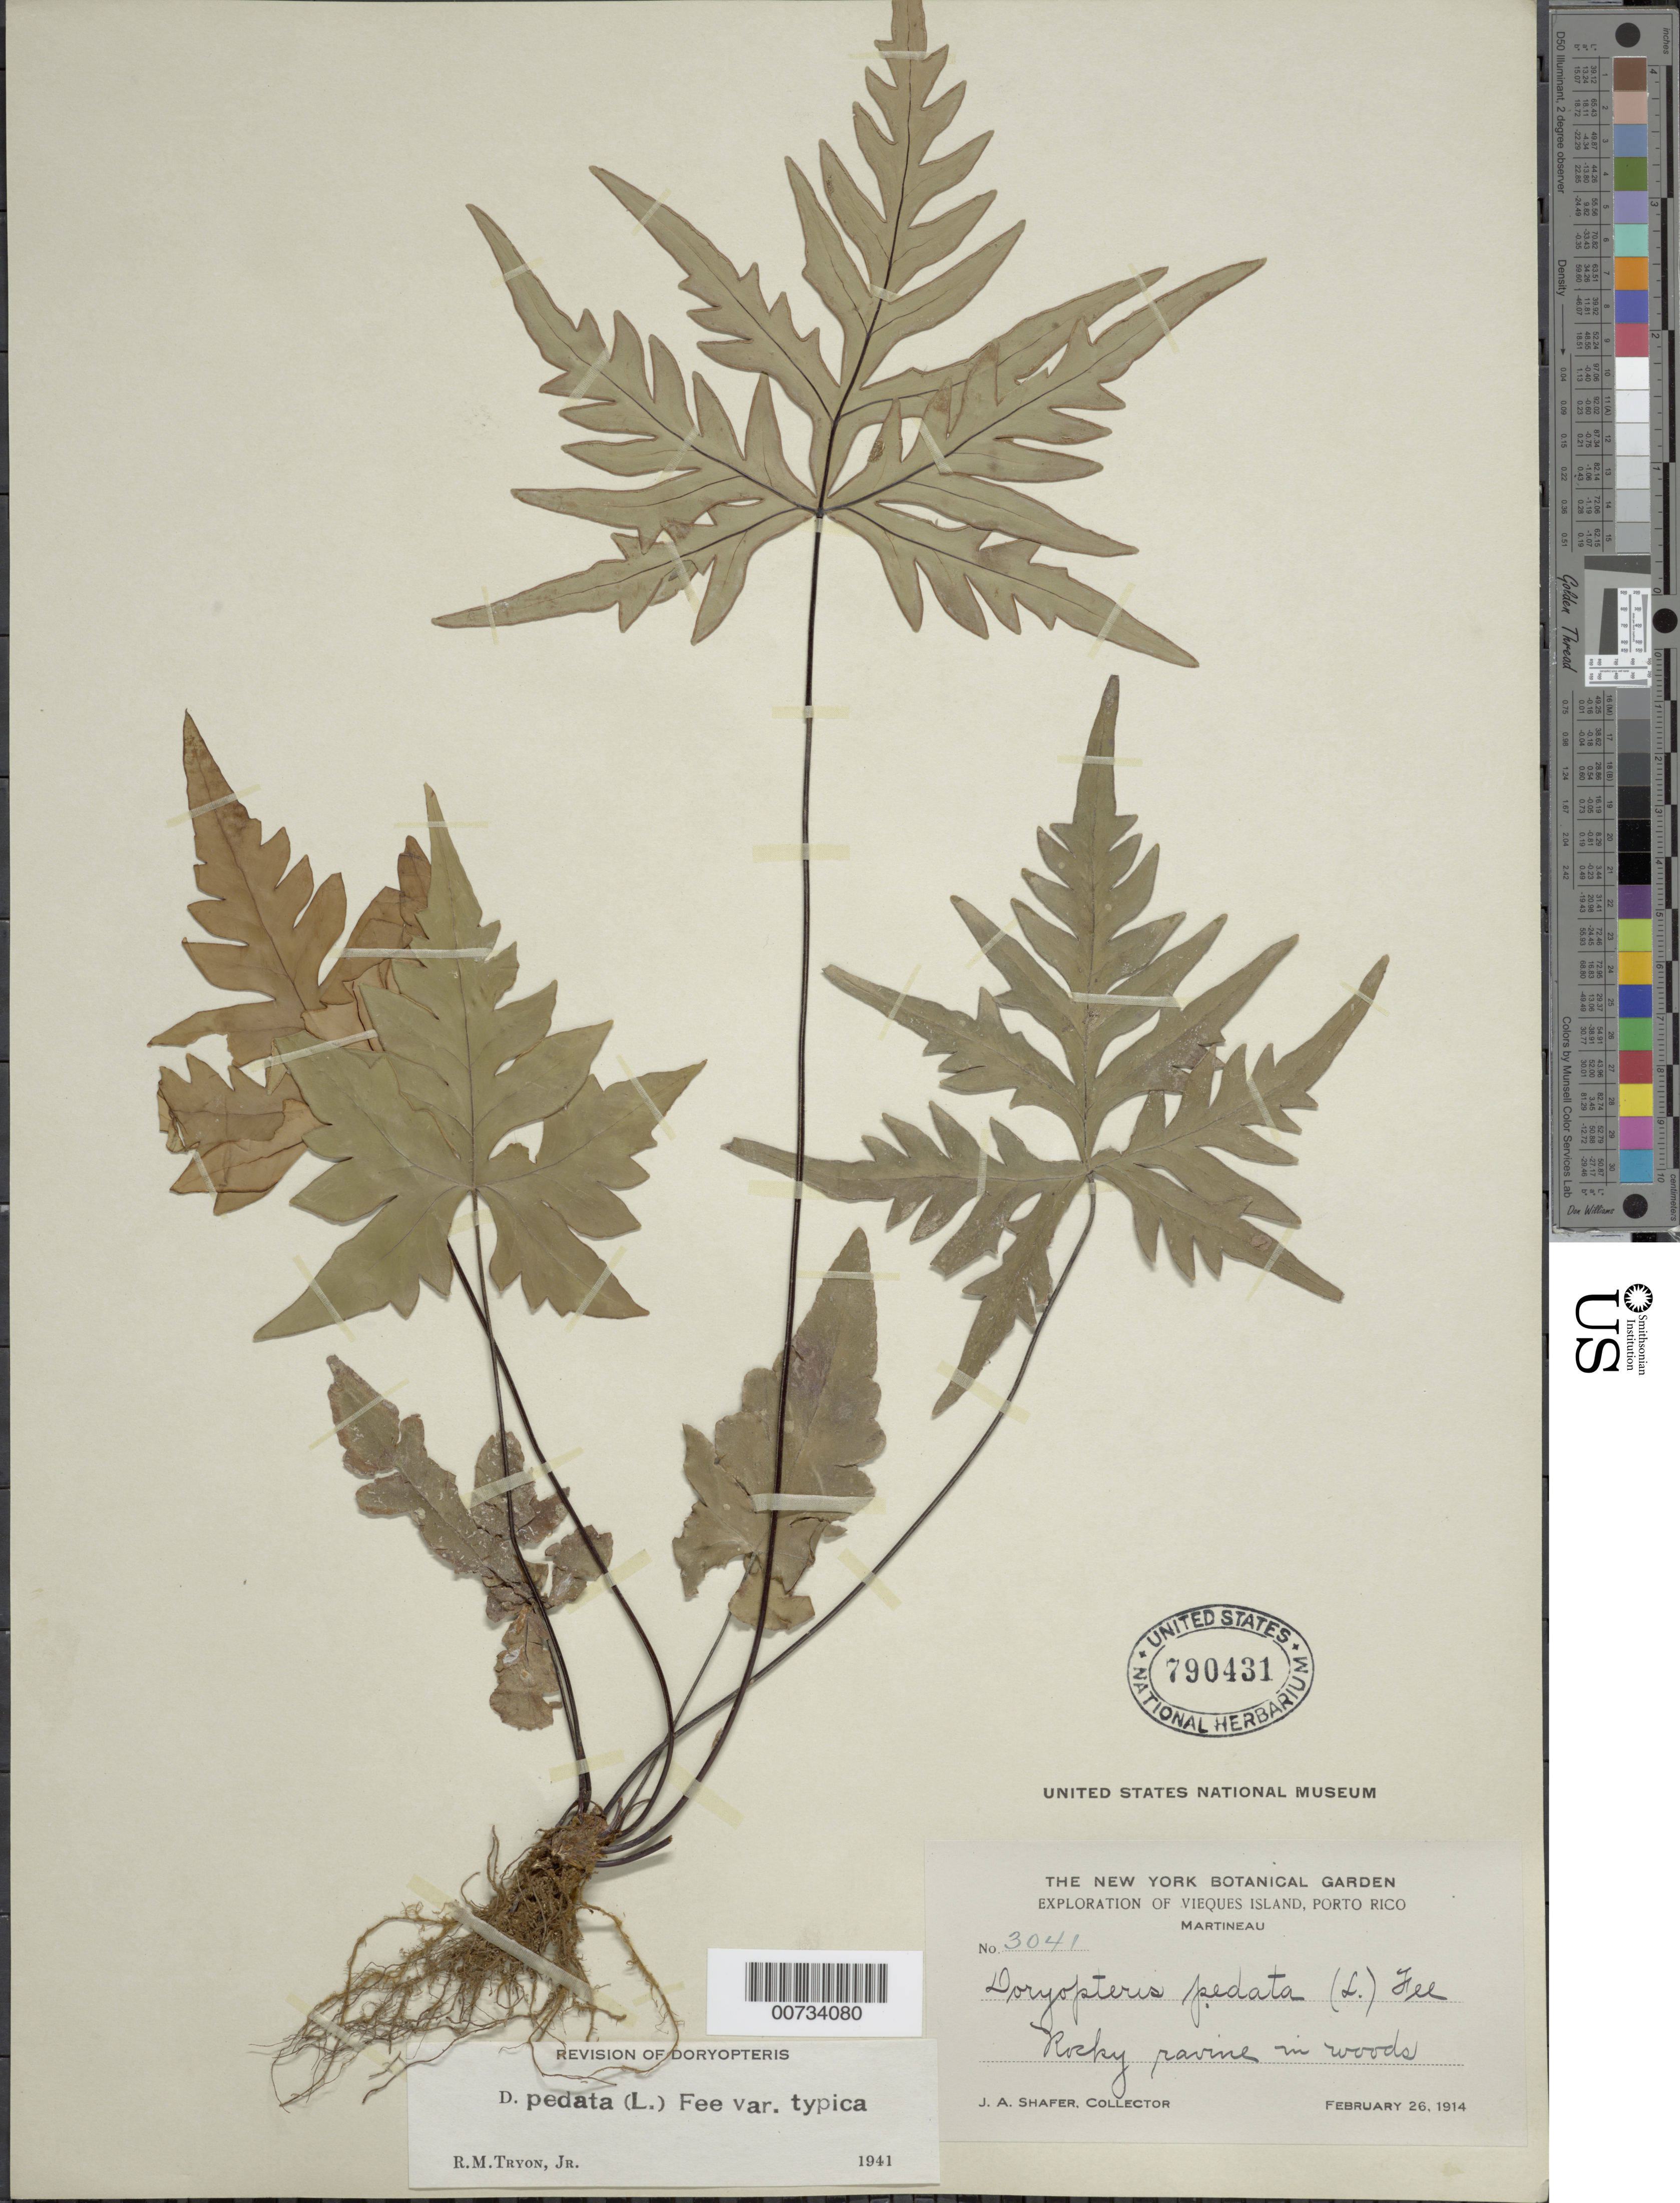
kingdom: Plantae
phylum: Tracheophyta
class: Polypodiopsida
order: Polypodiales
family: Pteridaceae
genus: Doryopteris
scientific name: Doryopteris pedata var. typica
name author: (L.) Fée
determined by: Tryon, Rolla M., Jr.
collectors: J. A. Shafer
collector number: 3041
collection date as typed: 26 Feb 1914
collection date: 1914-02-26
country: Puerto Rico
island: Vieques I.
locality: Martineau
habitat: Rocky ravine in woods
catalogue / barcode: US 790431